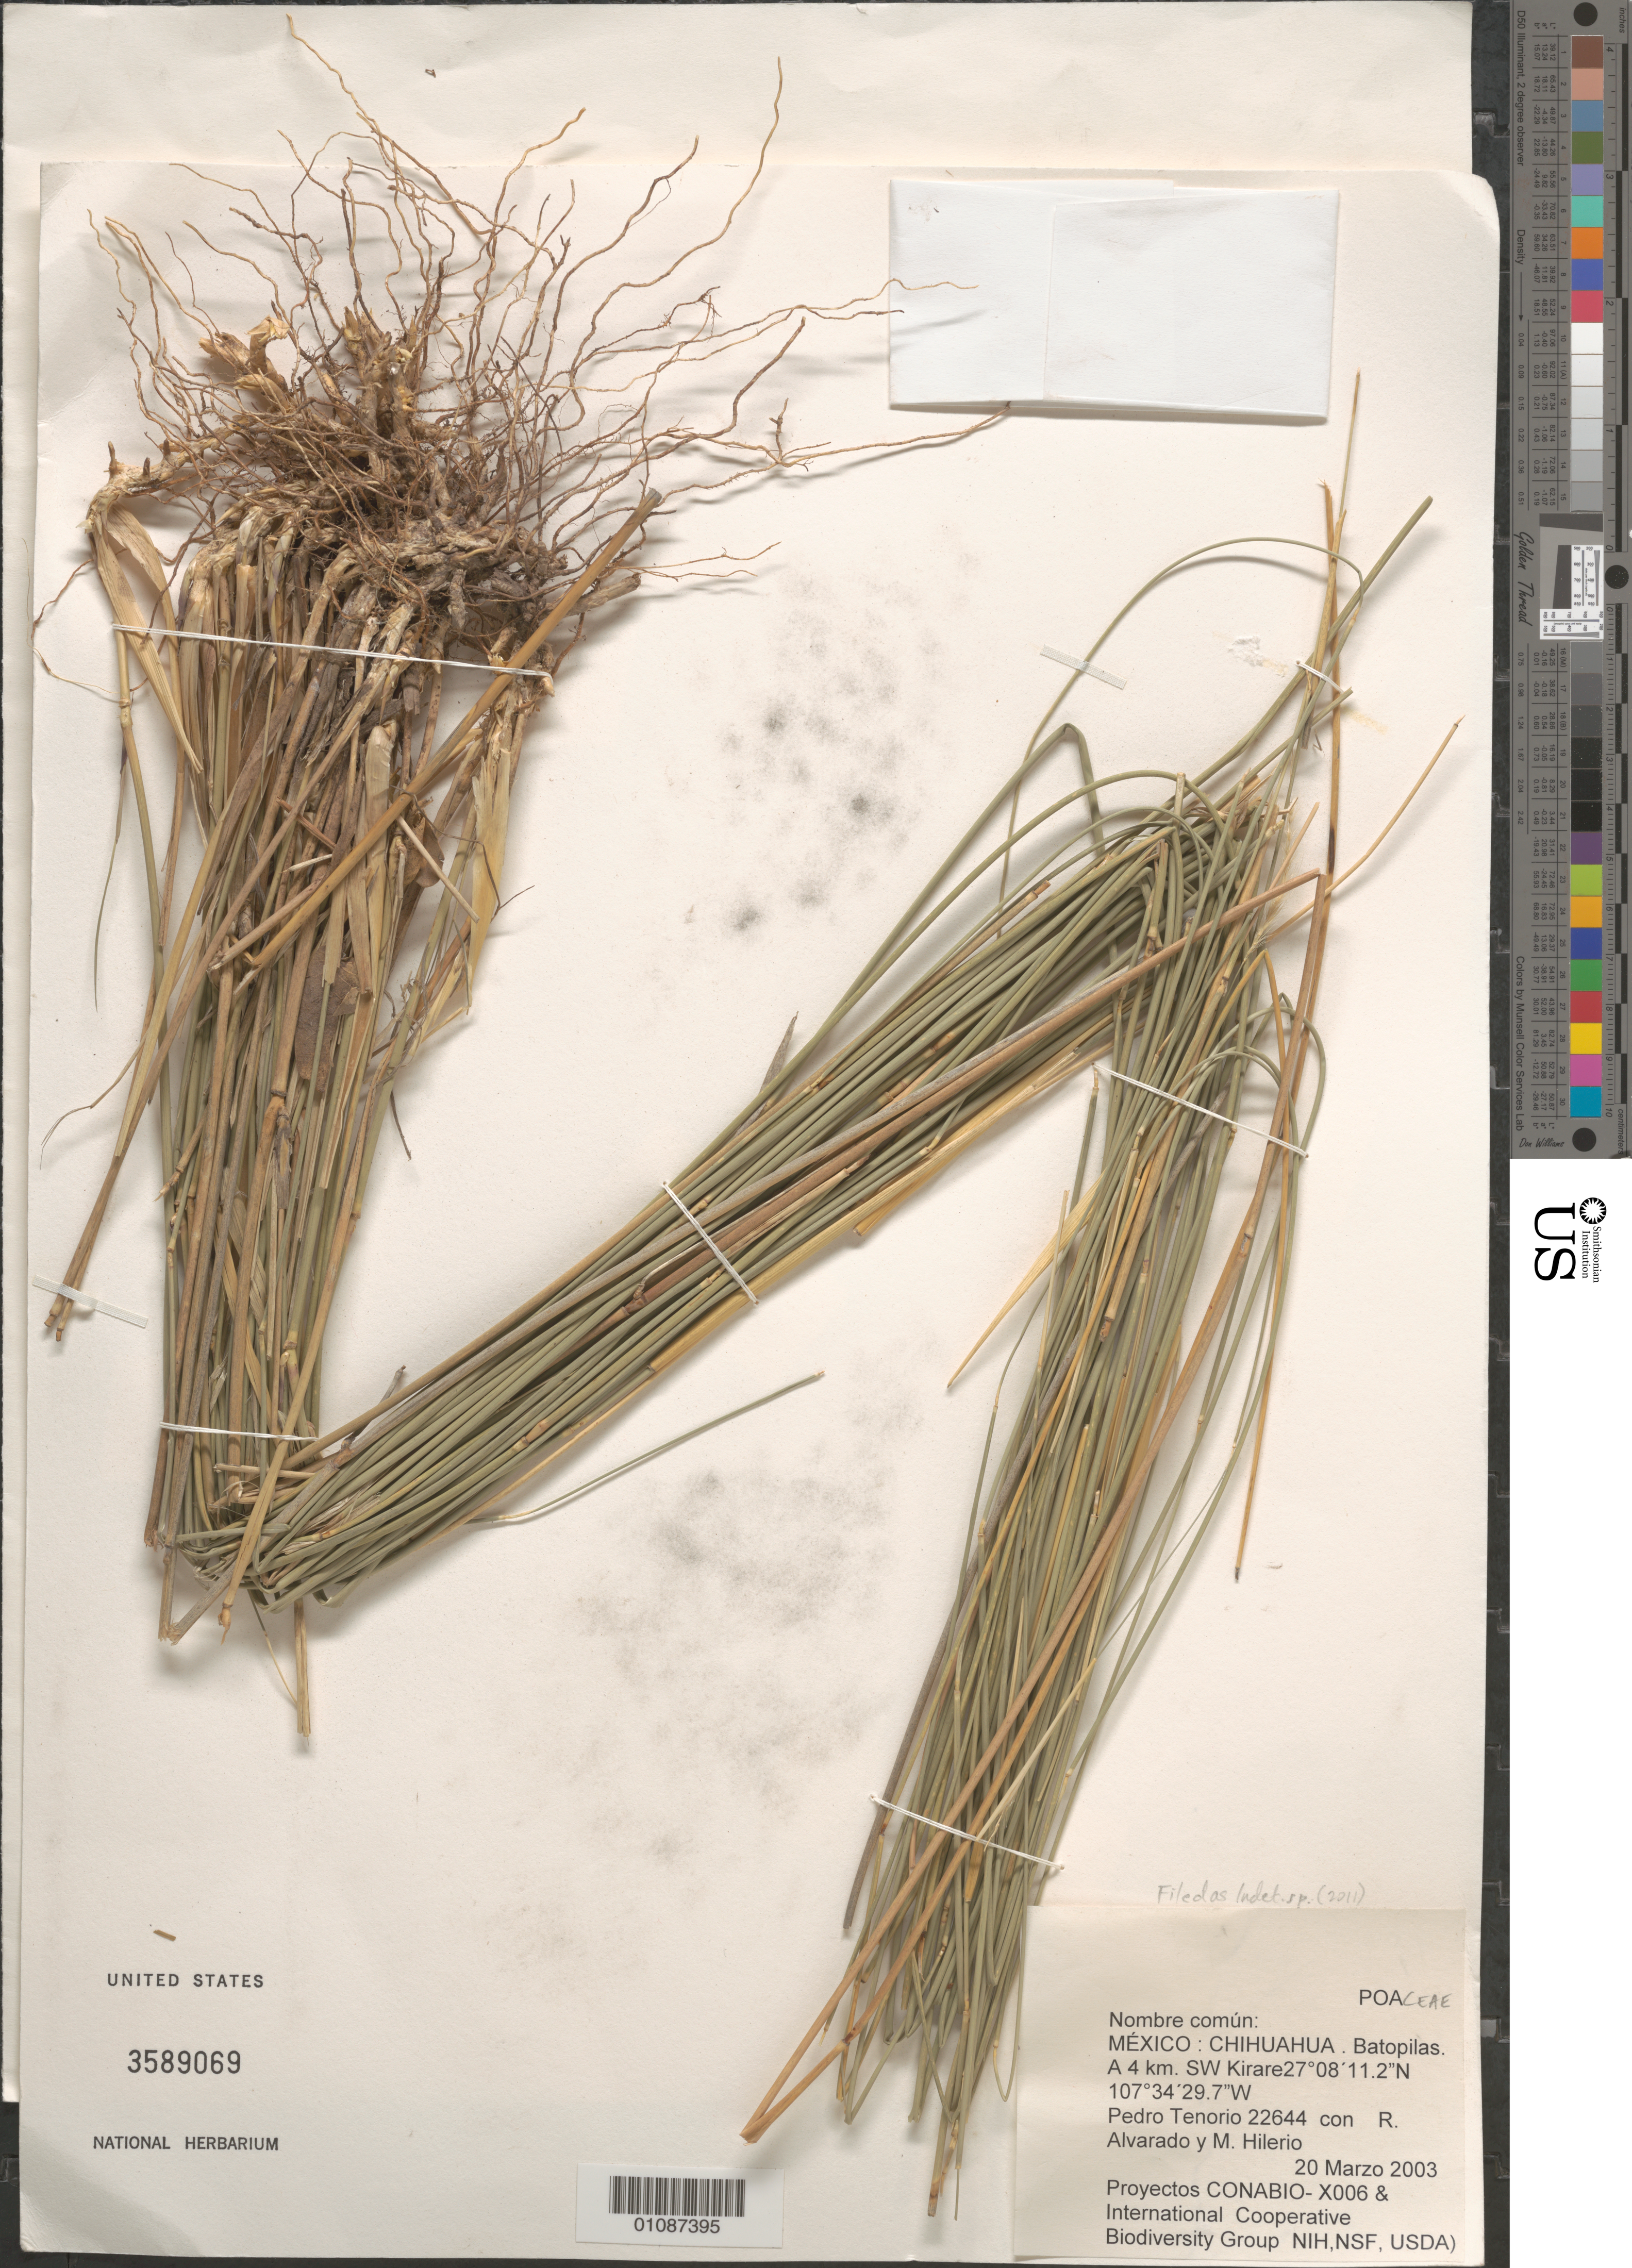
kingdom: Plantae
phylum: Tracheophyta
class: Liliopsida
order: Poales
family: Poaceae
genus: Hesperostipa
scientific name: Hesperostipa neomexicana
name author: (Thurb.) Barkworth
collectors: M. Hilerio, P. Tenorio L. & R. Alvarado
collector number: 22644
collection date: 2003-03-20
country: Mexico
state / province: Chihuahua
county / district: Batopilas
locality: A 4 km SW Kirare.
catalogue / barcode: US 3589069